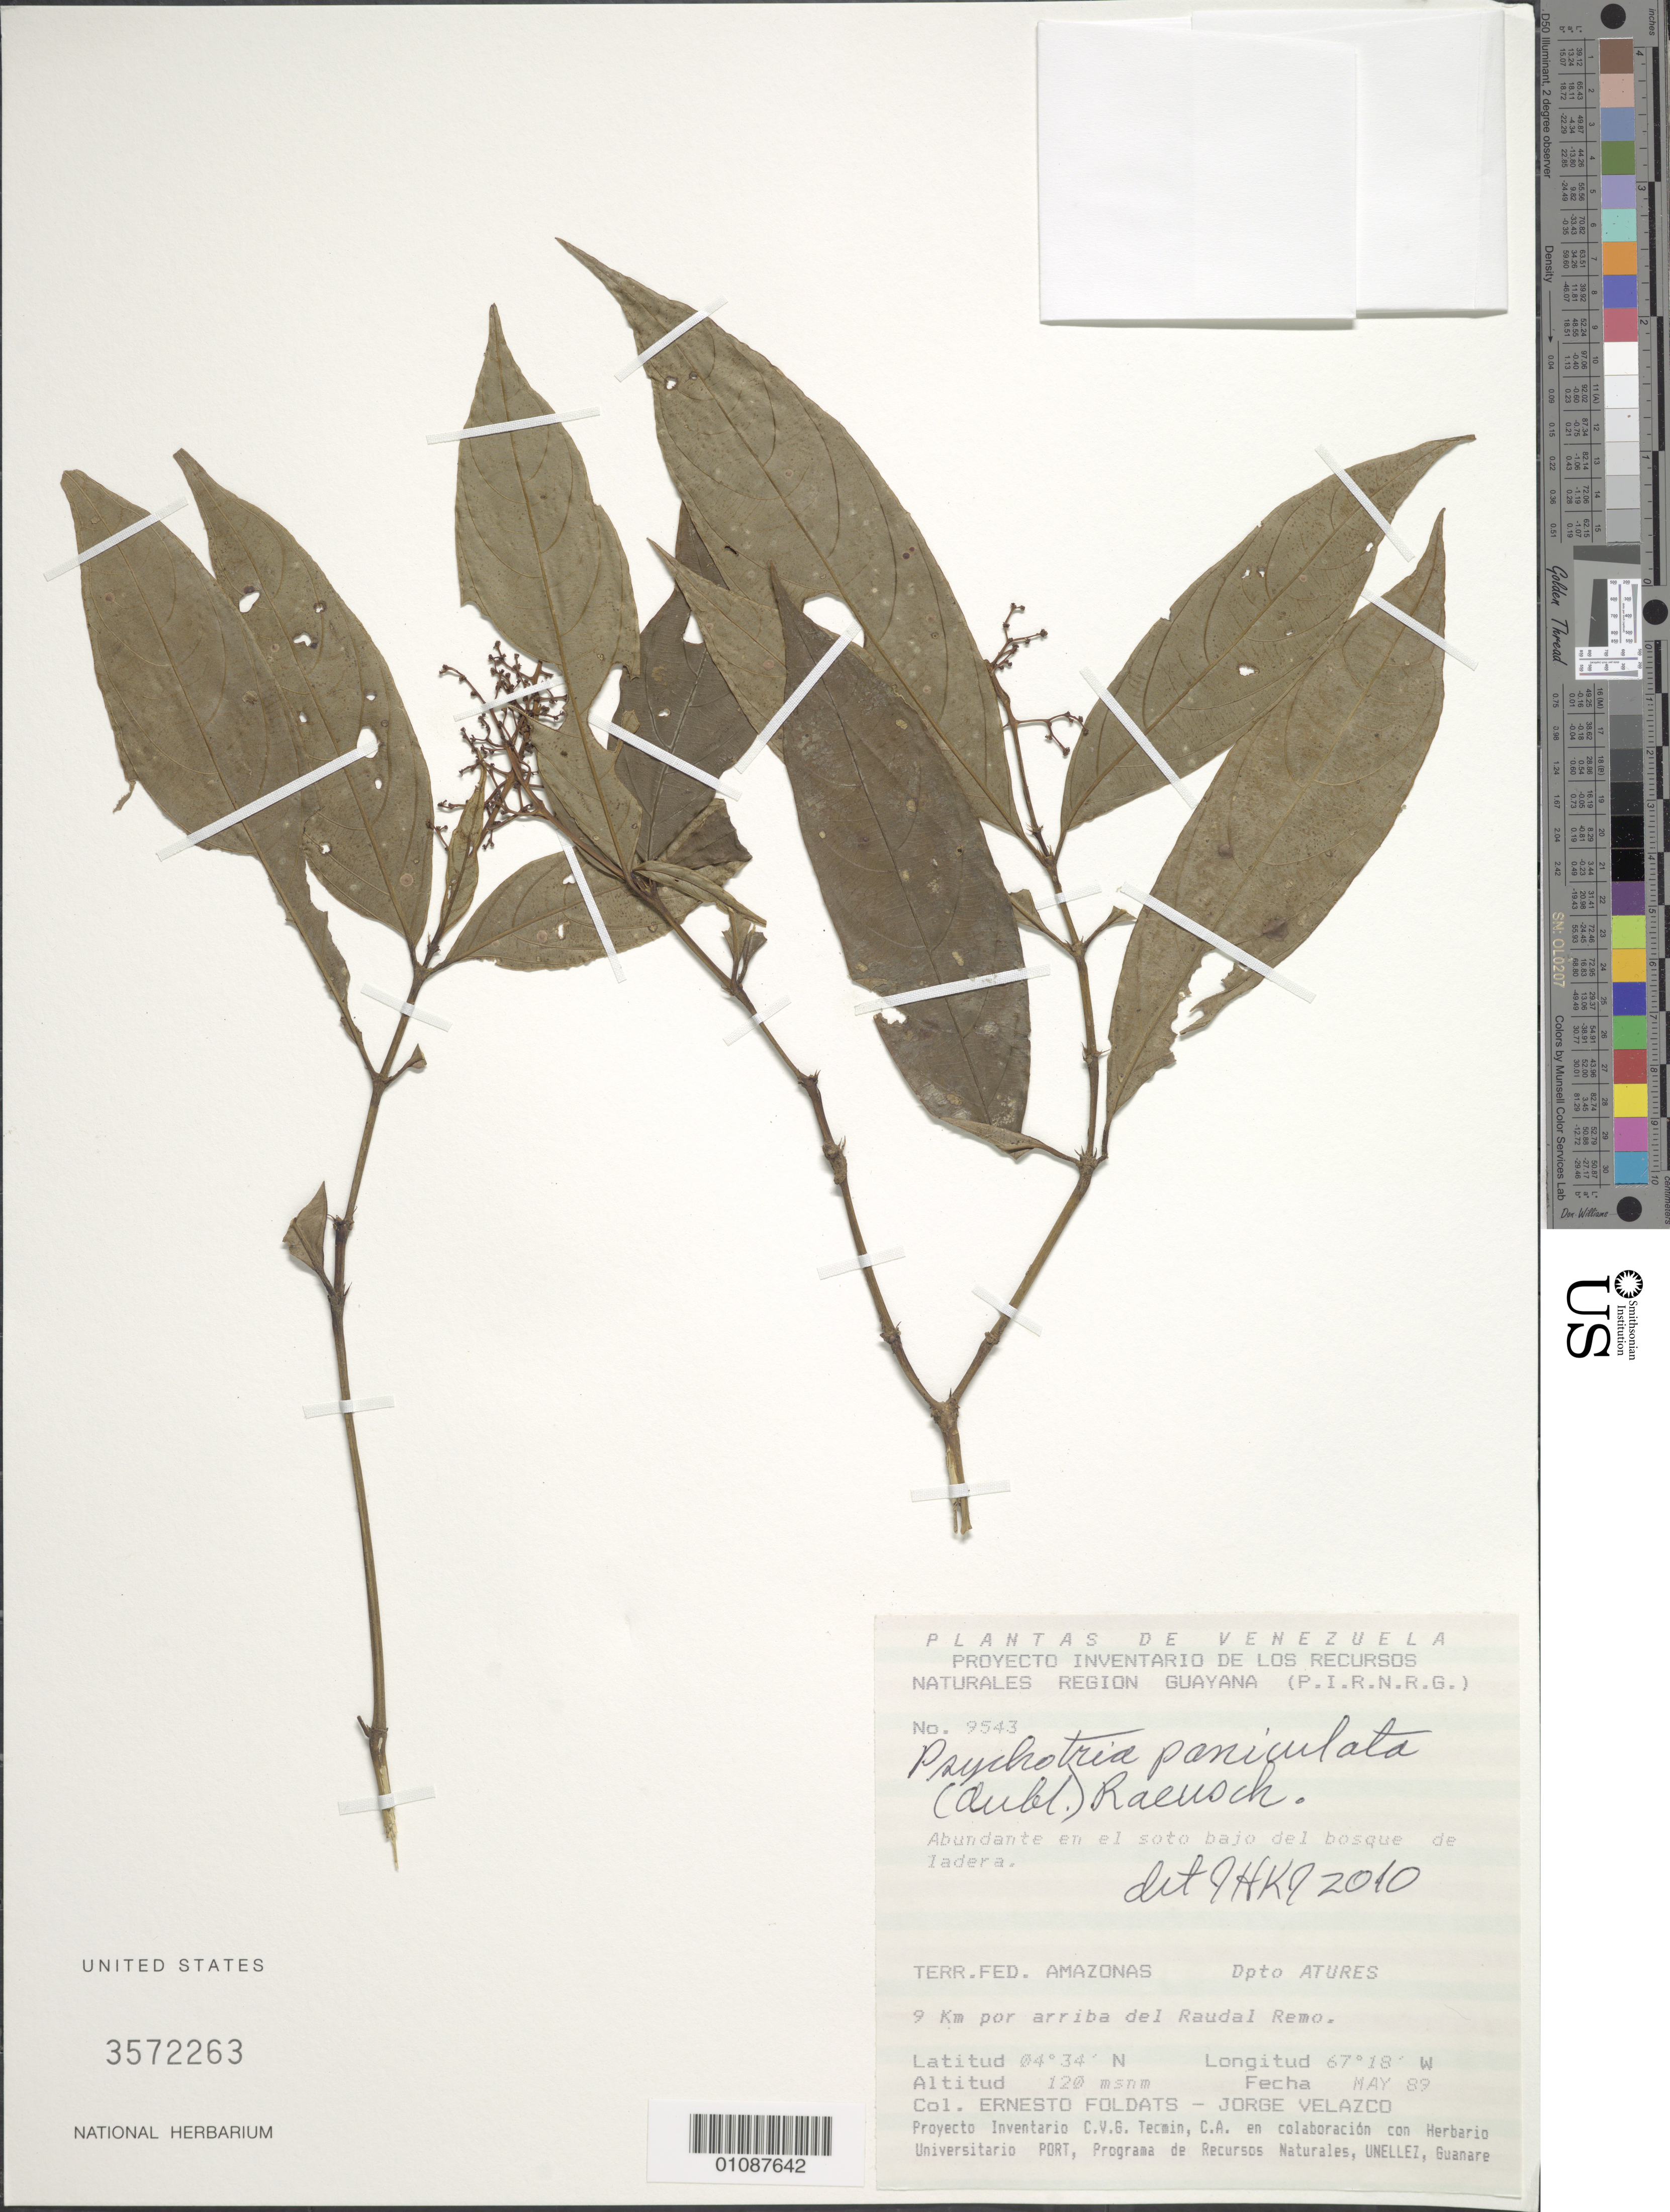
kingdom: Plantae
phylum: Tracheophyta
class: Magnoliopsida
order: Gentianales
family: Rubiaceae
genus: Palicourea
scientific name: Palicourea aubletii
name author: Delprete & J.H. Kirkbr.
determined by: Kirkbride, J. H., Jr.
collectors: E. Foldats & J. Velazco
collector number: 9543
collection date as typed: May-89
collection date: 1989-05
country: Venezuela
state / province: Amazonas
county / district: Atures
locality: Raudal Remo, 9 km por arriba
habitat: Soto bajo del bosque de ladera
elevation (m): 120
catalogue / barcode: US 3572263